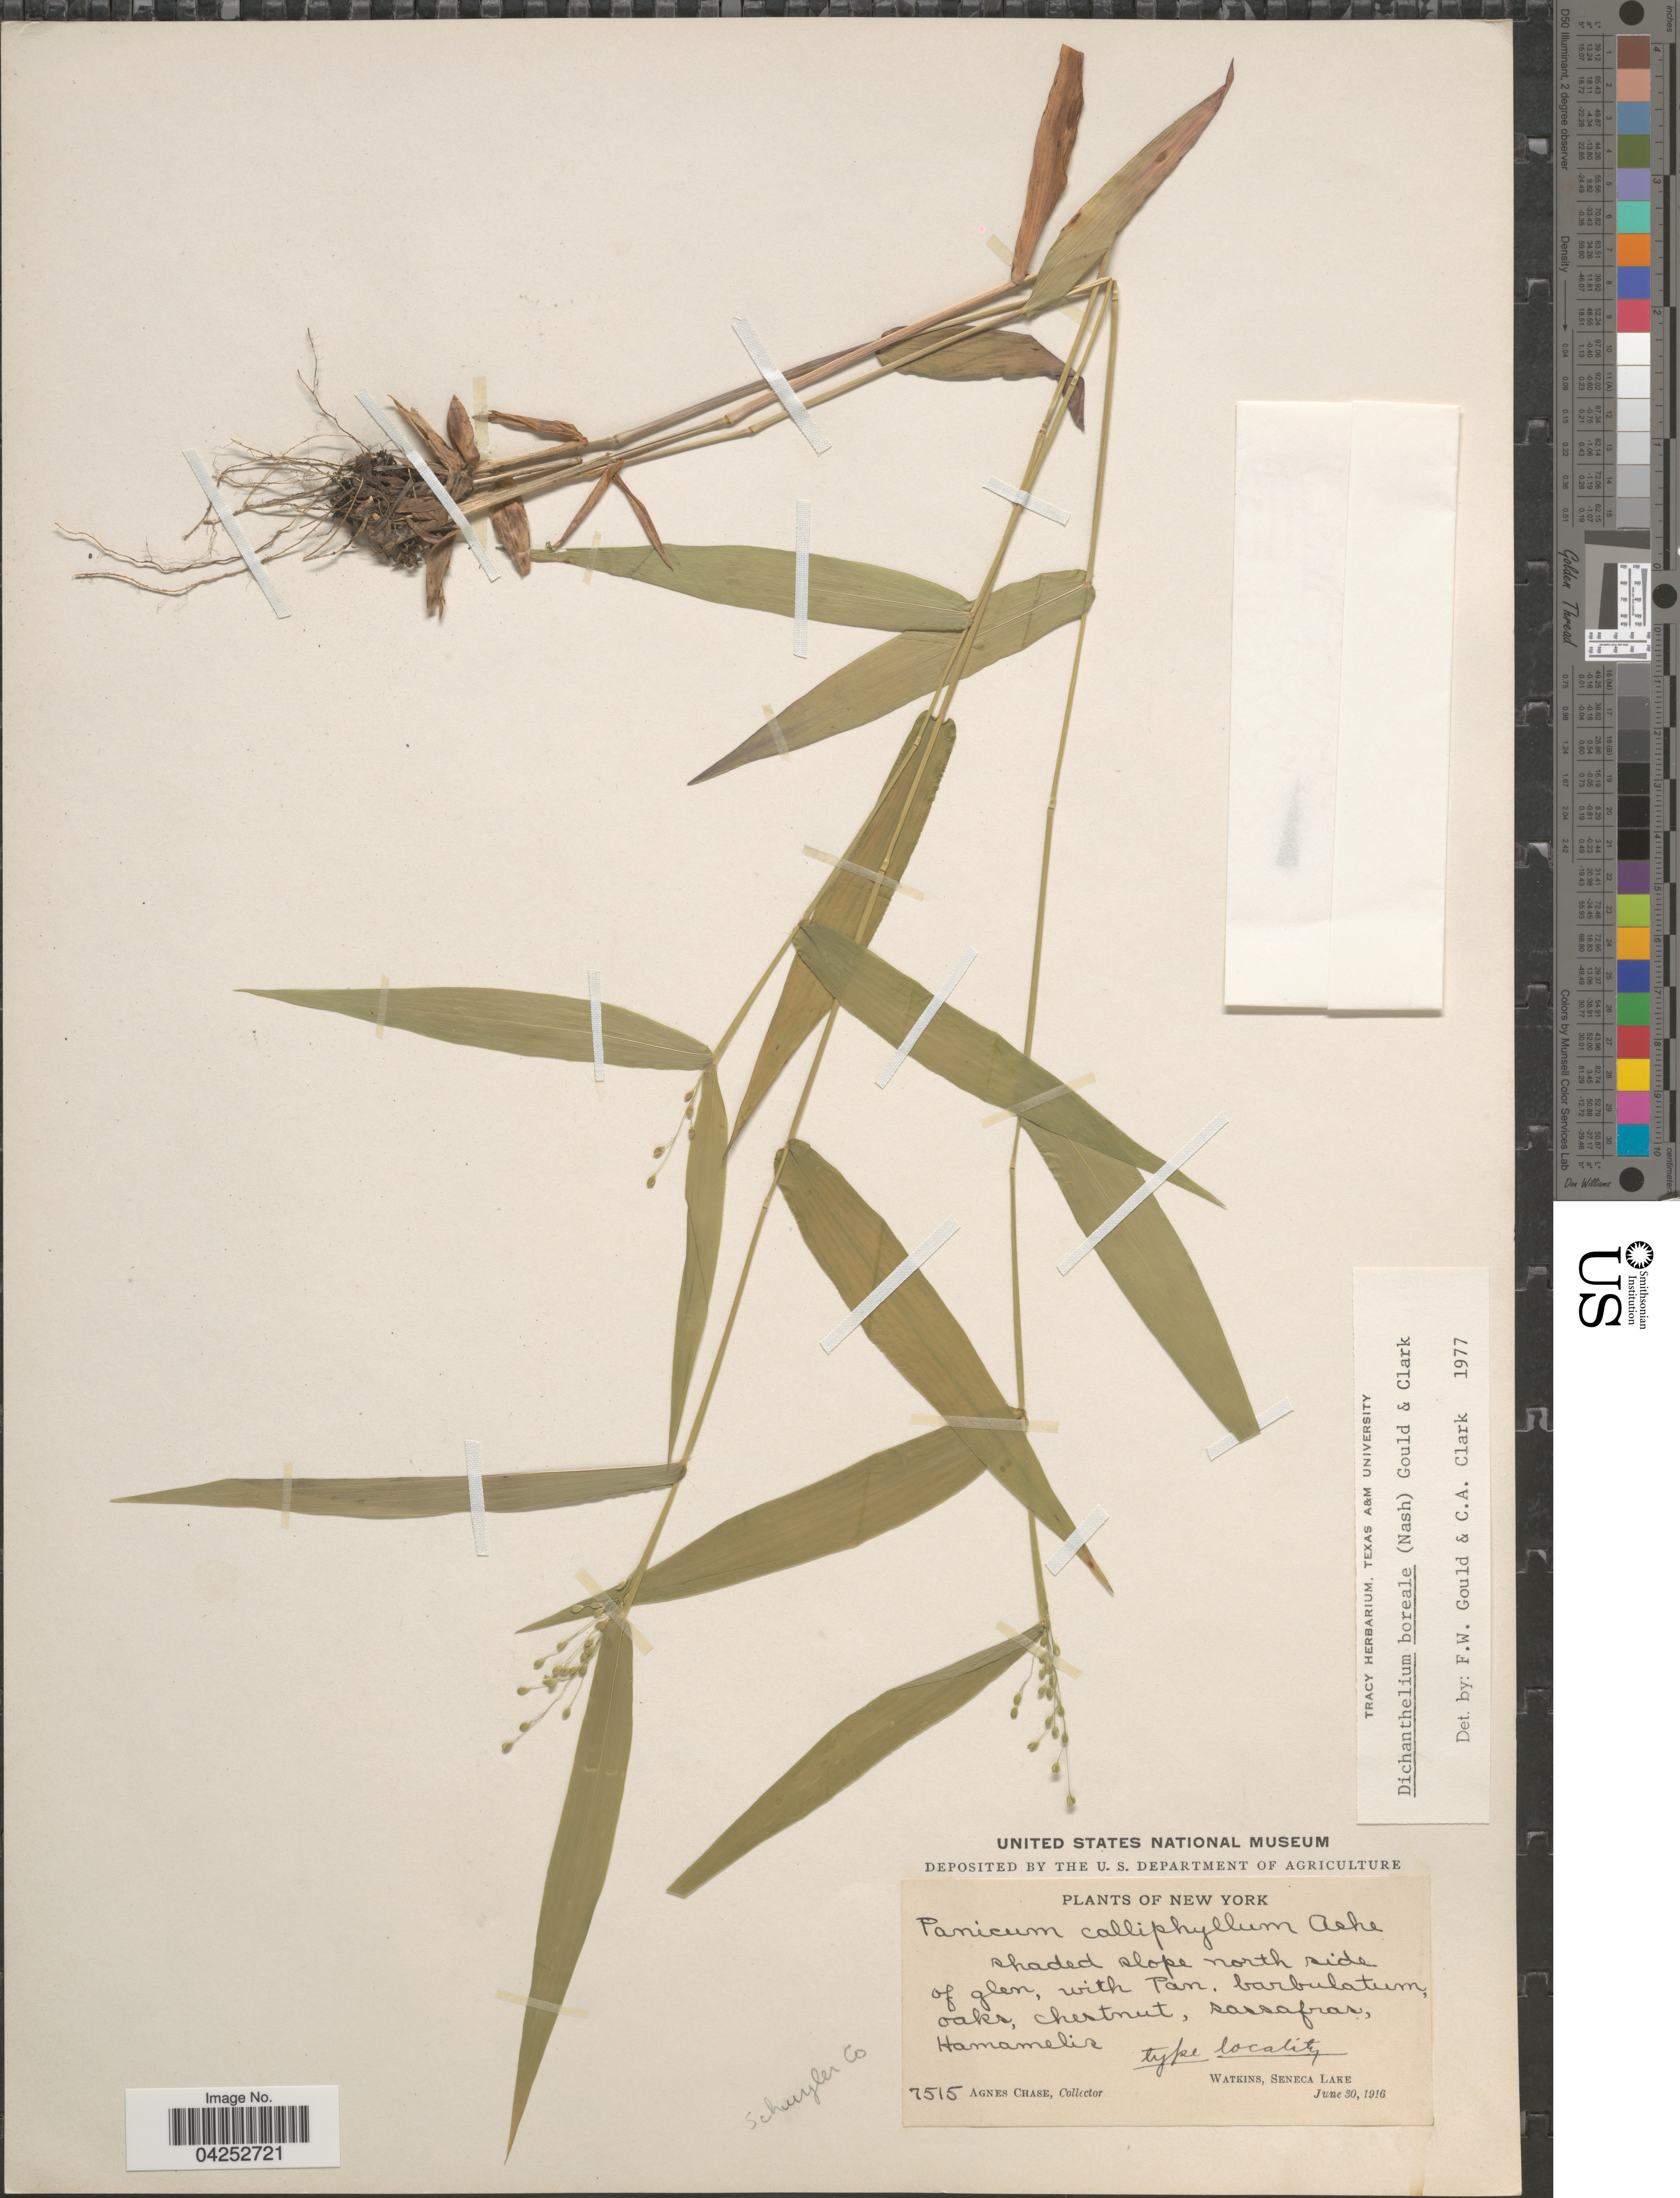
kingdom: Plantae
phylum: Tracheophyta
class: Liliopsida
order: Poales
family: Poaceae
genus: Dichanthelium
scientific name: Dichanthelium boreale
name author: (Nash) Freckmann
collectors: A. Chase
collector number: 7515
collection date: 1916-06-30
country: United States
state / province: New York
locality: Shaded slope north side of glen, with Pan. barbulatum oaks, chestnut, sassafras, Hamamelis. Watkins, Seneca Lake. Schuyler Co.